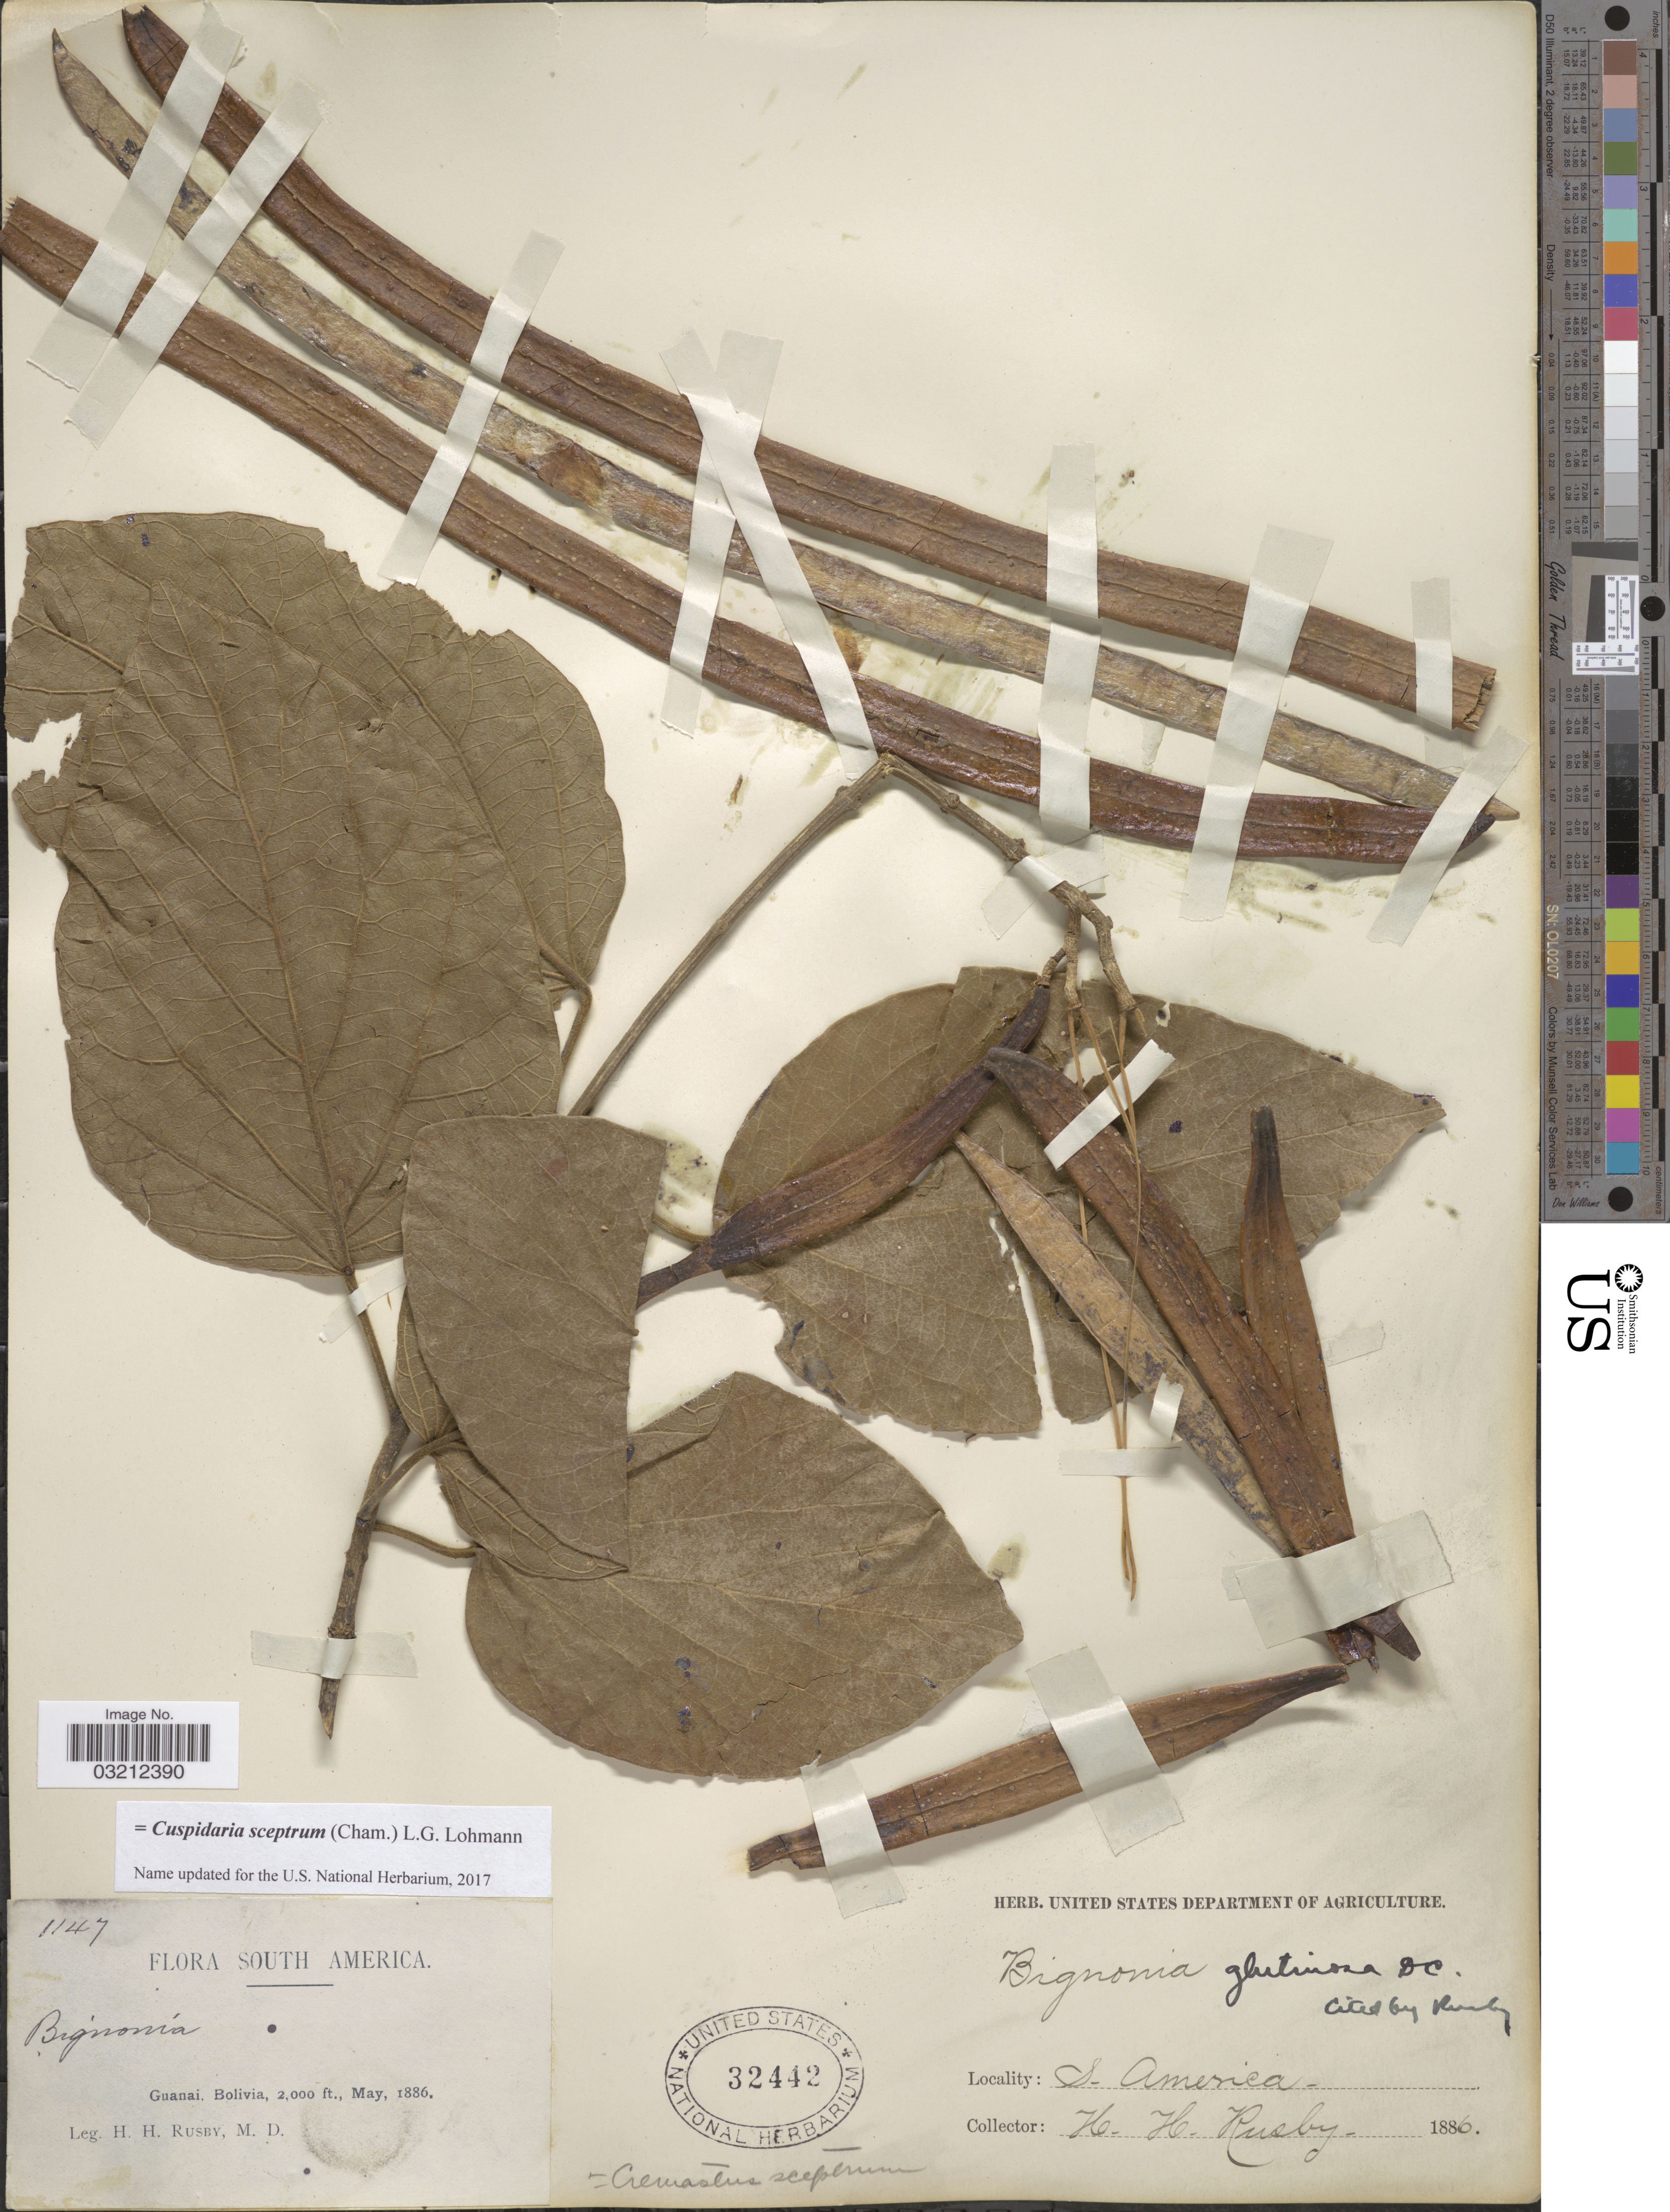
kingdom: Plantae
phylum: Tracheophyta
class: Magnoliopsida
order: Lamiales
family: Bignoniaceae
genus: Cuspidaria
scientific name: Cuspidaria sceptrum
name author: (Cham.) L.G. Lohmann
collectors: H. H. Rusby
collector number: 1147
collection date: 1886-05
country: Bolivia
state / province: La Páz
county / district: Larecaja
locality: Guanay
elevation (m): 610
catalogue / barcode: US 32442